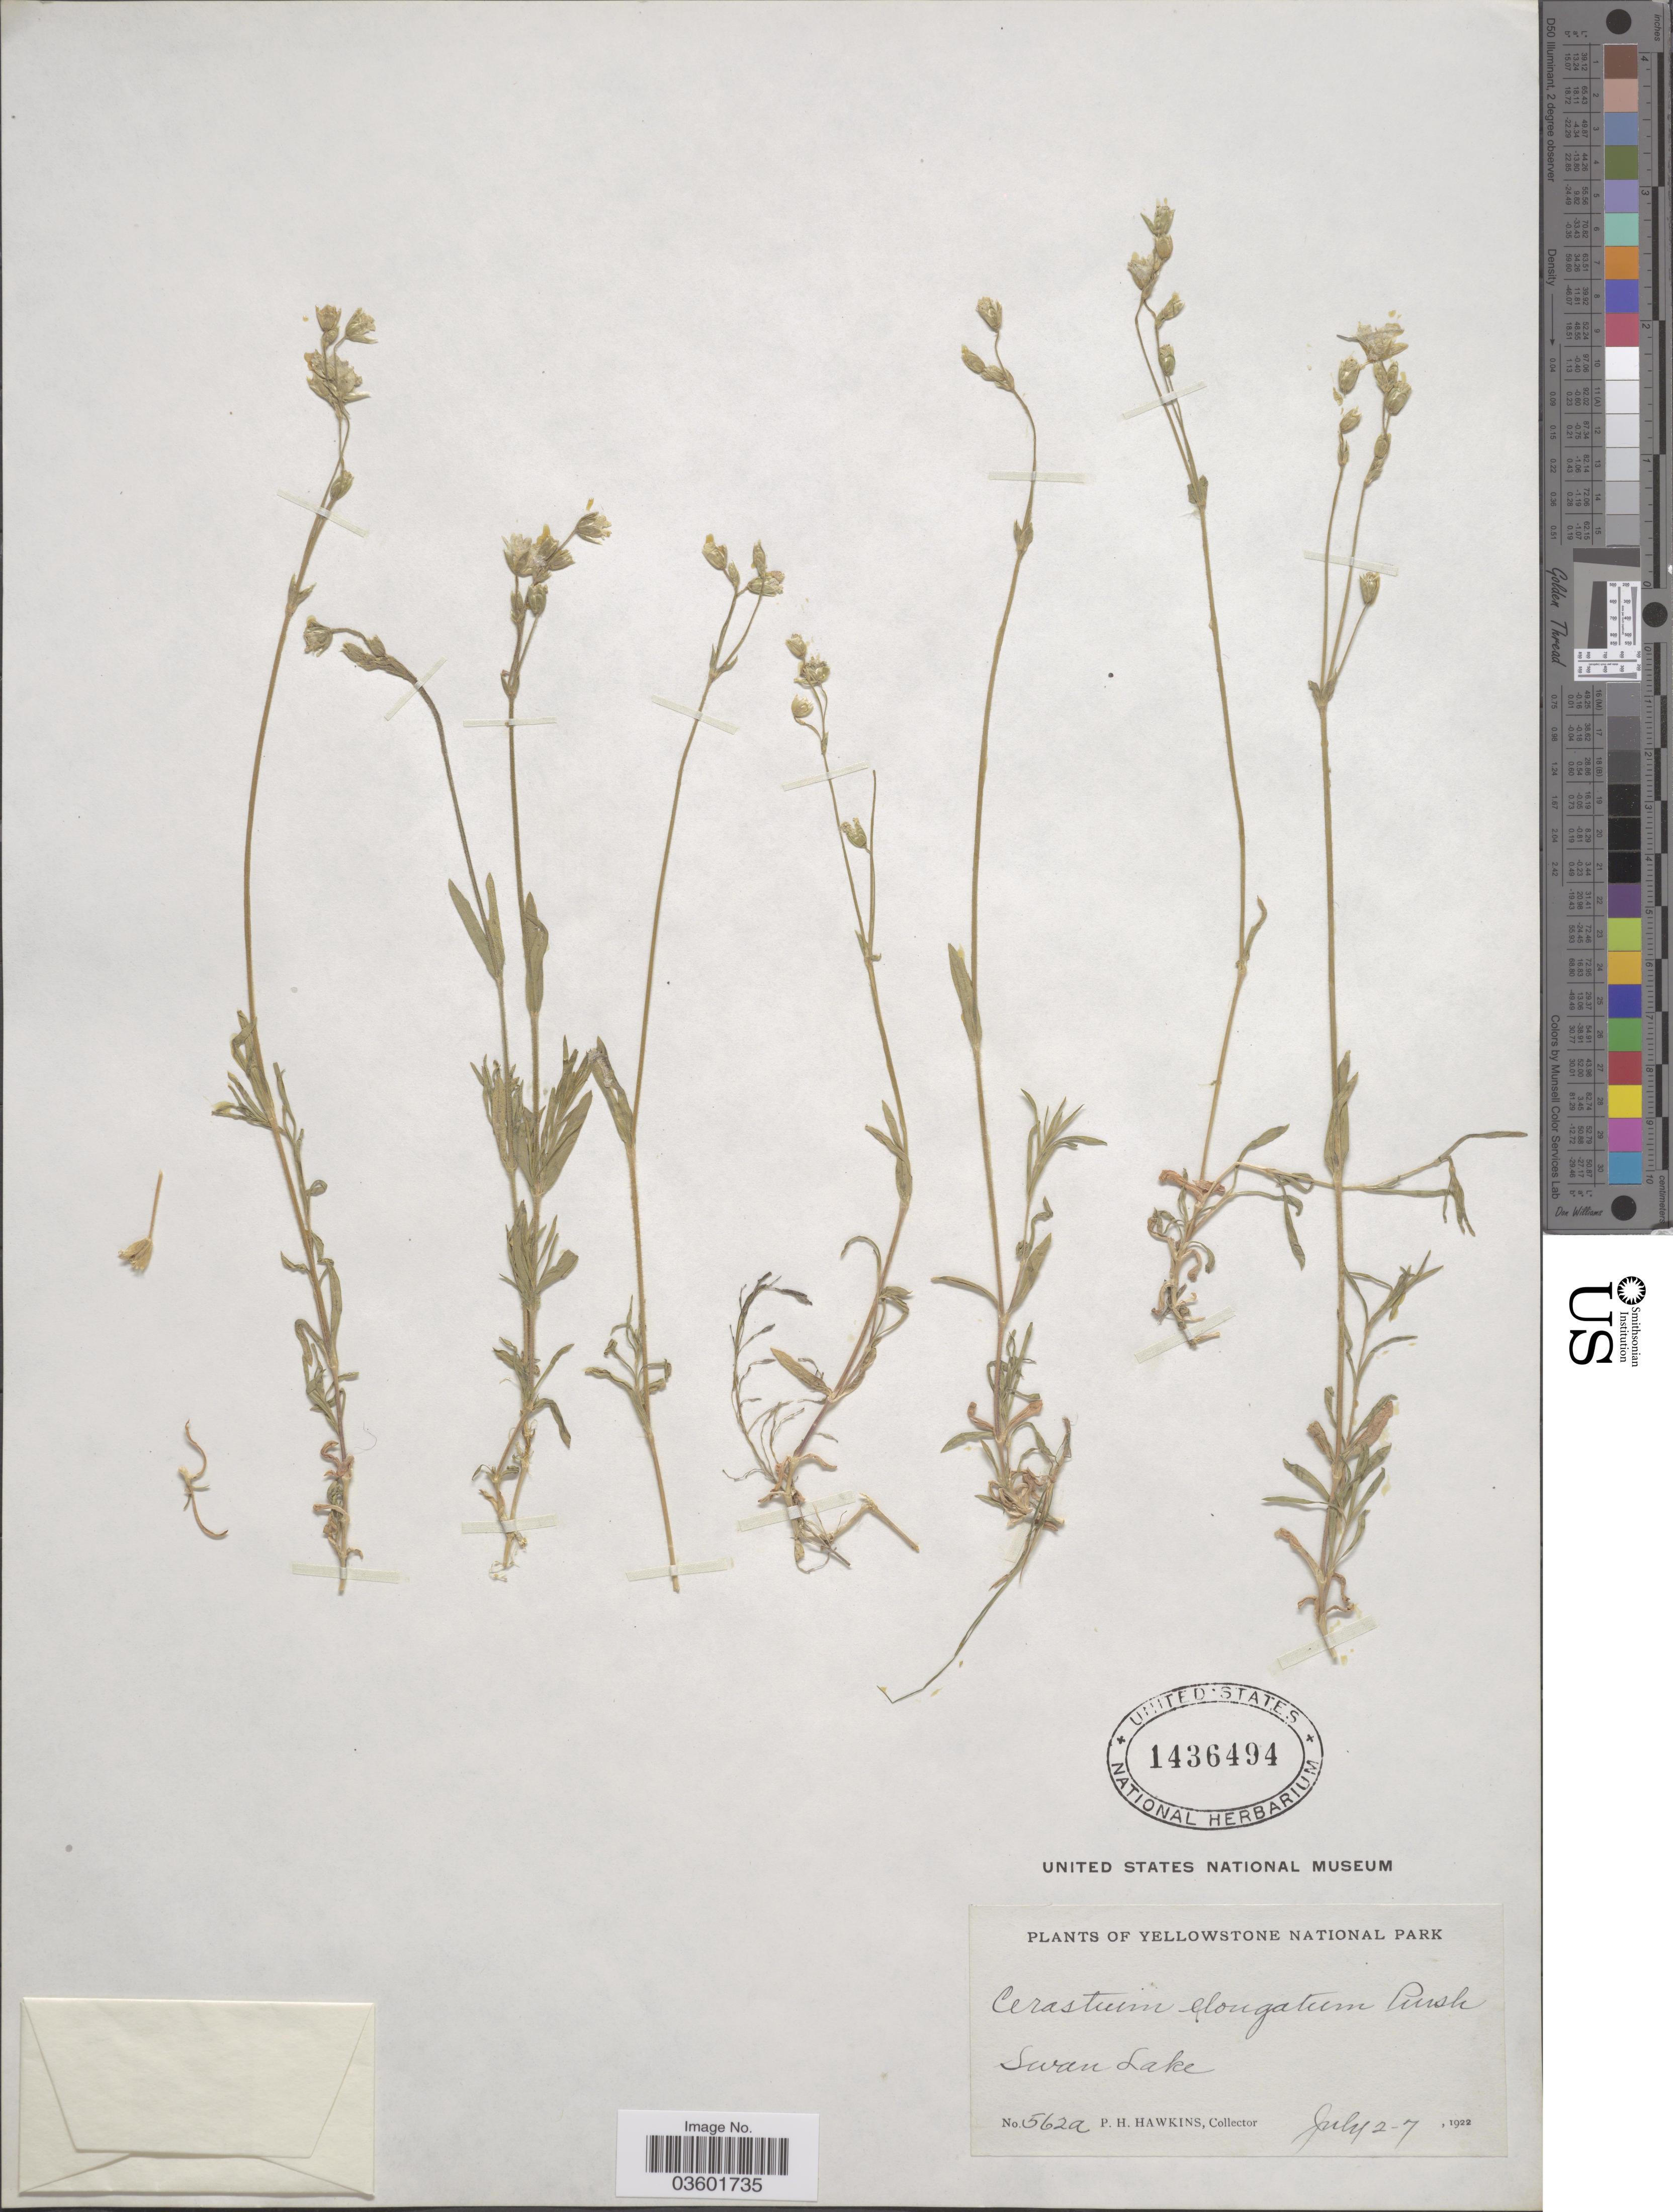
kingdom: Plantae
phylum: Tracheophyta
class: Magnoliopsida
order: Caryophyllales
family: Caryophyllaceae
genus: Cerastium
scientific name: Cerastium elongatum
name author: Pursh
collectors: P. Hawkins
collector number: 562a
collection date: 1922-07-27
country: United States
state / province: Wyoming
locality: Yellowstone National Park. Swan Lake.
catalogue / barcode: US 1436494